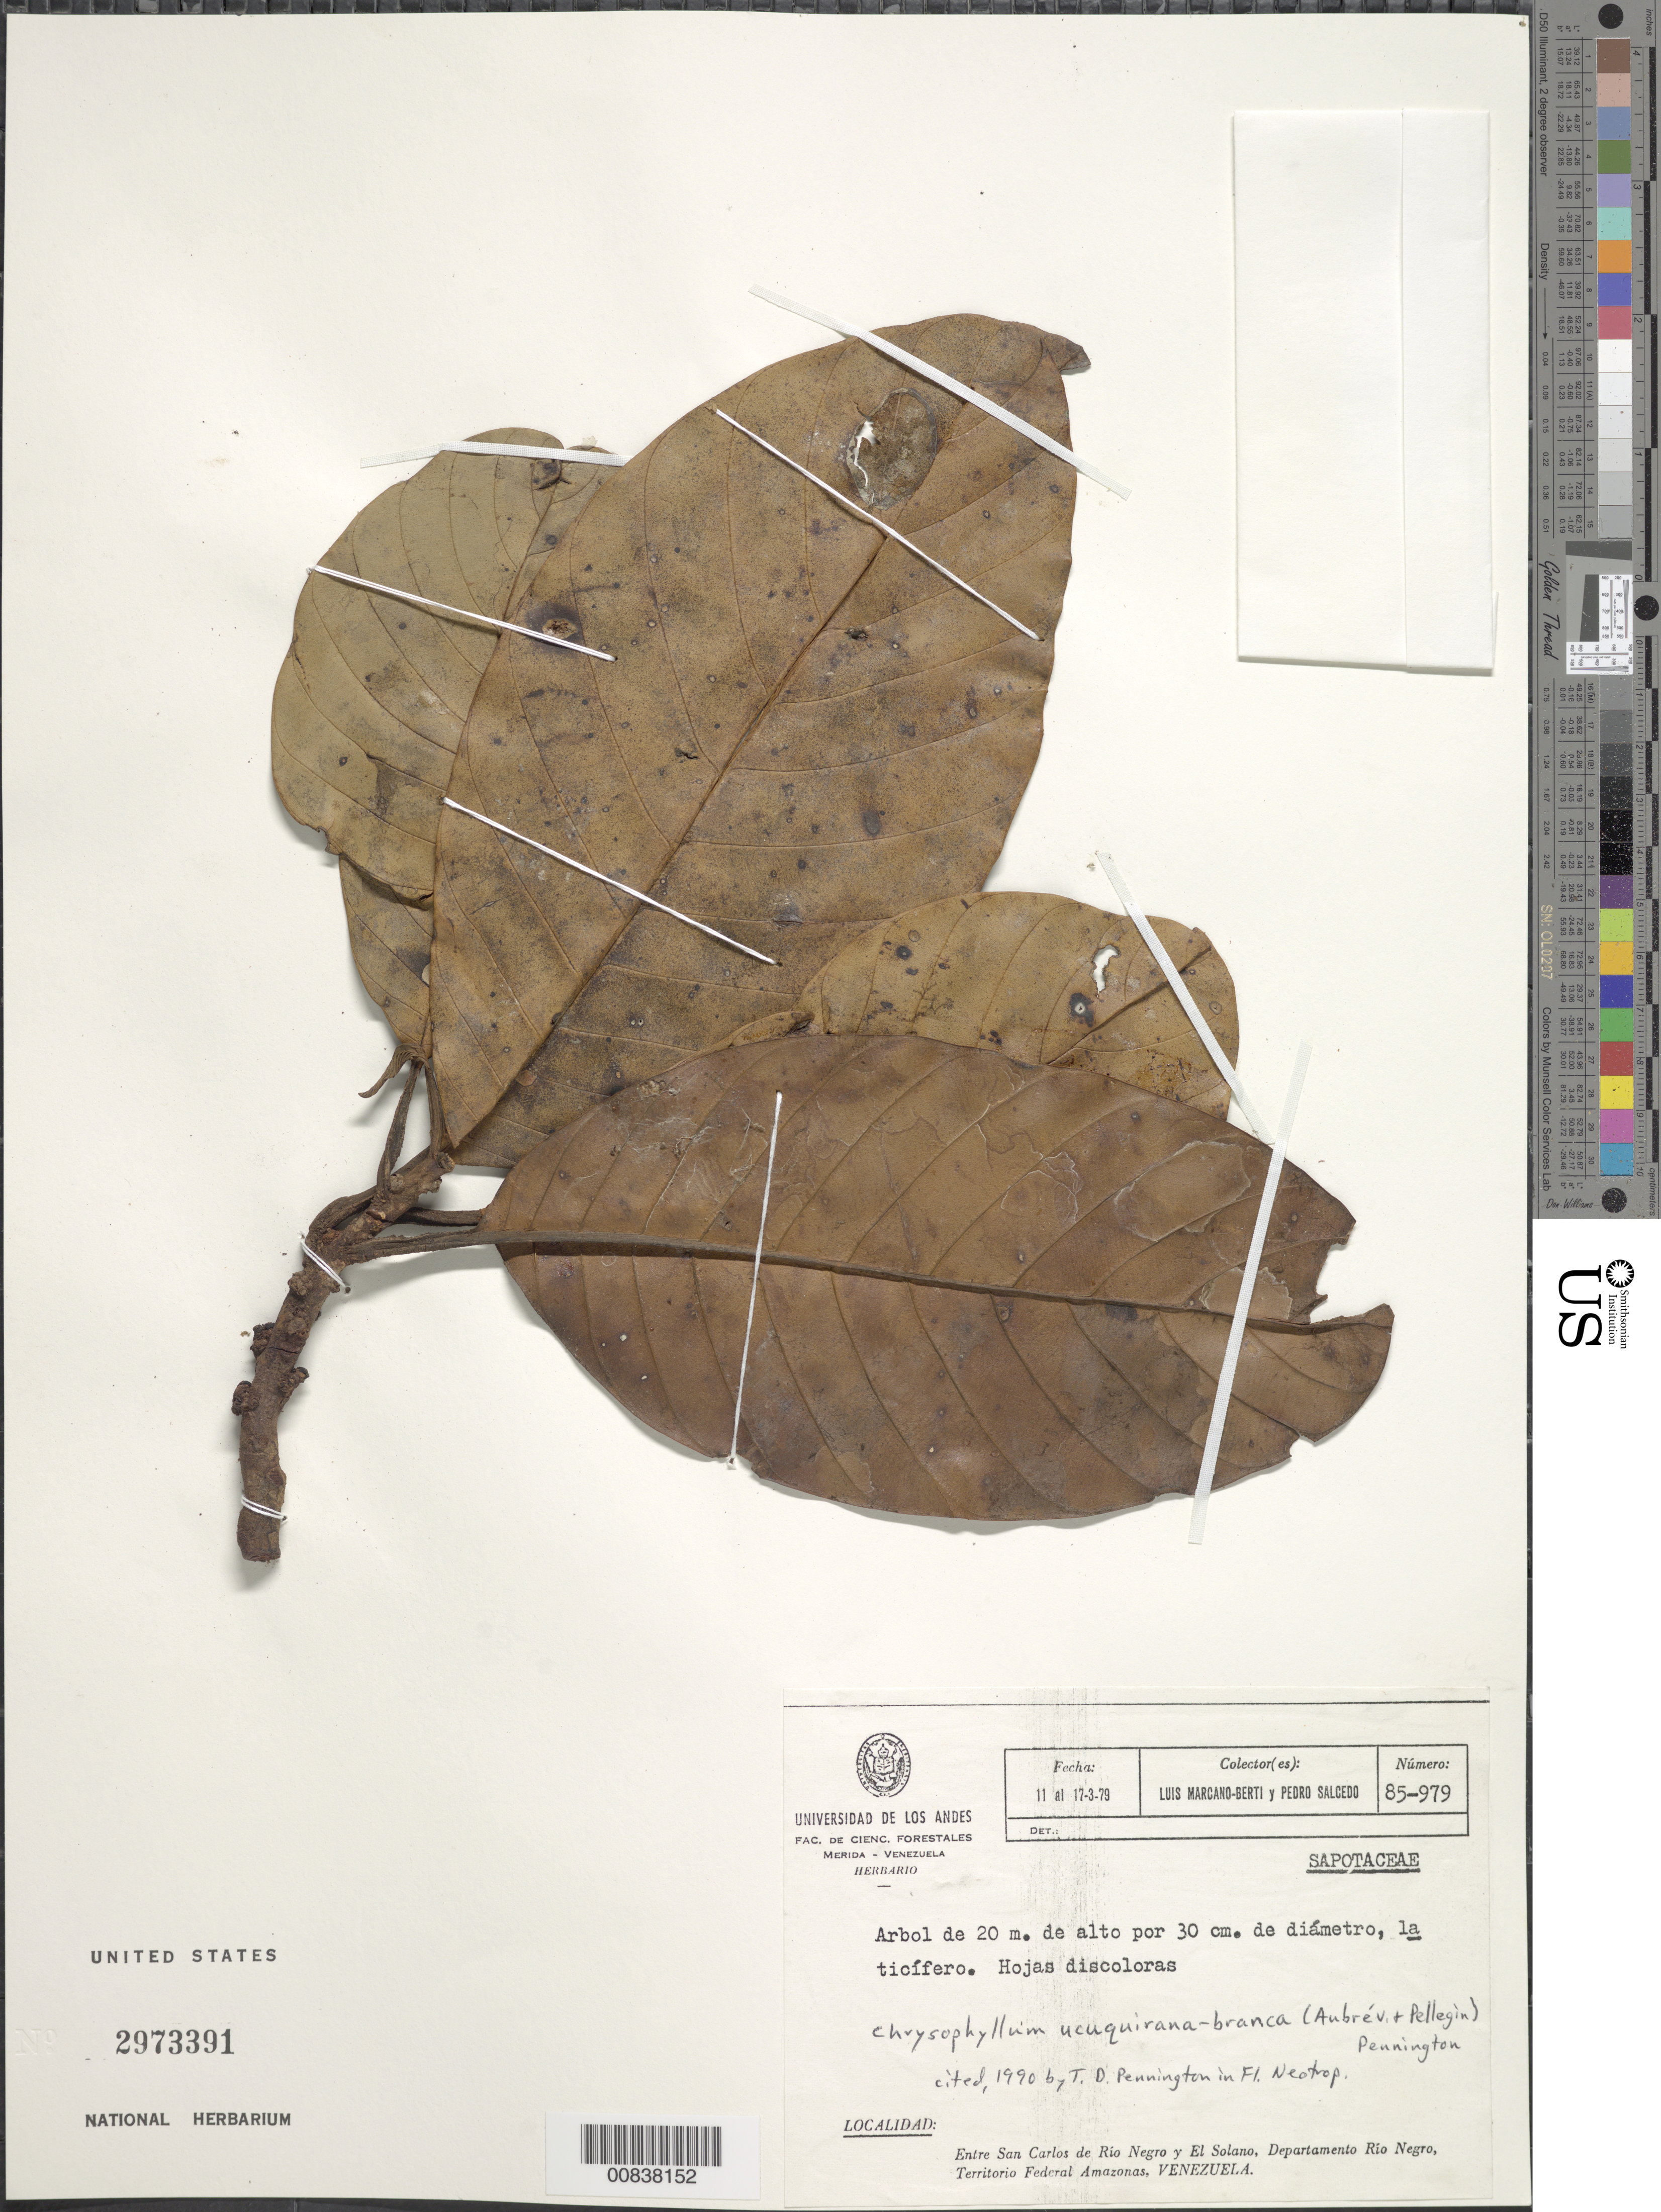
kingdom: Plantae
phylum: Tracheophyta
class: Magnoliopsida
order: Ericales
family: Sapotaceae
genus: Chrysophyllum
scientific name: Chrysophyllum ucuquirana-branca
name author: (Aubrév. & Pellegr.) T.D. Penn.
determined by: Pennington, T. D., (K)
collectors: L. Marcano-Berti & P. Salcedo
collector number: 85 979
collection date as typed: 11-Mar-79 to 17-Mar-79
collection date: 1979-03-11/1979-03-17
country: Venezuela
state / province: Amazonas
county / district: Río Negro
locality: San Carlos de Rio Negro to El Solano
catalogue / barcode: US 2973391